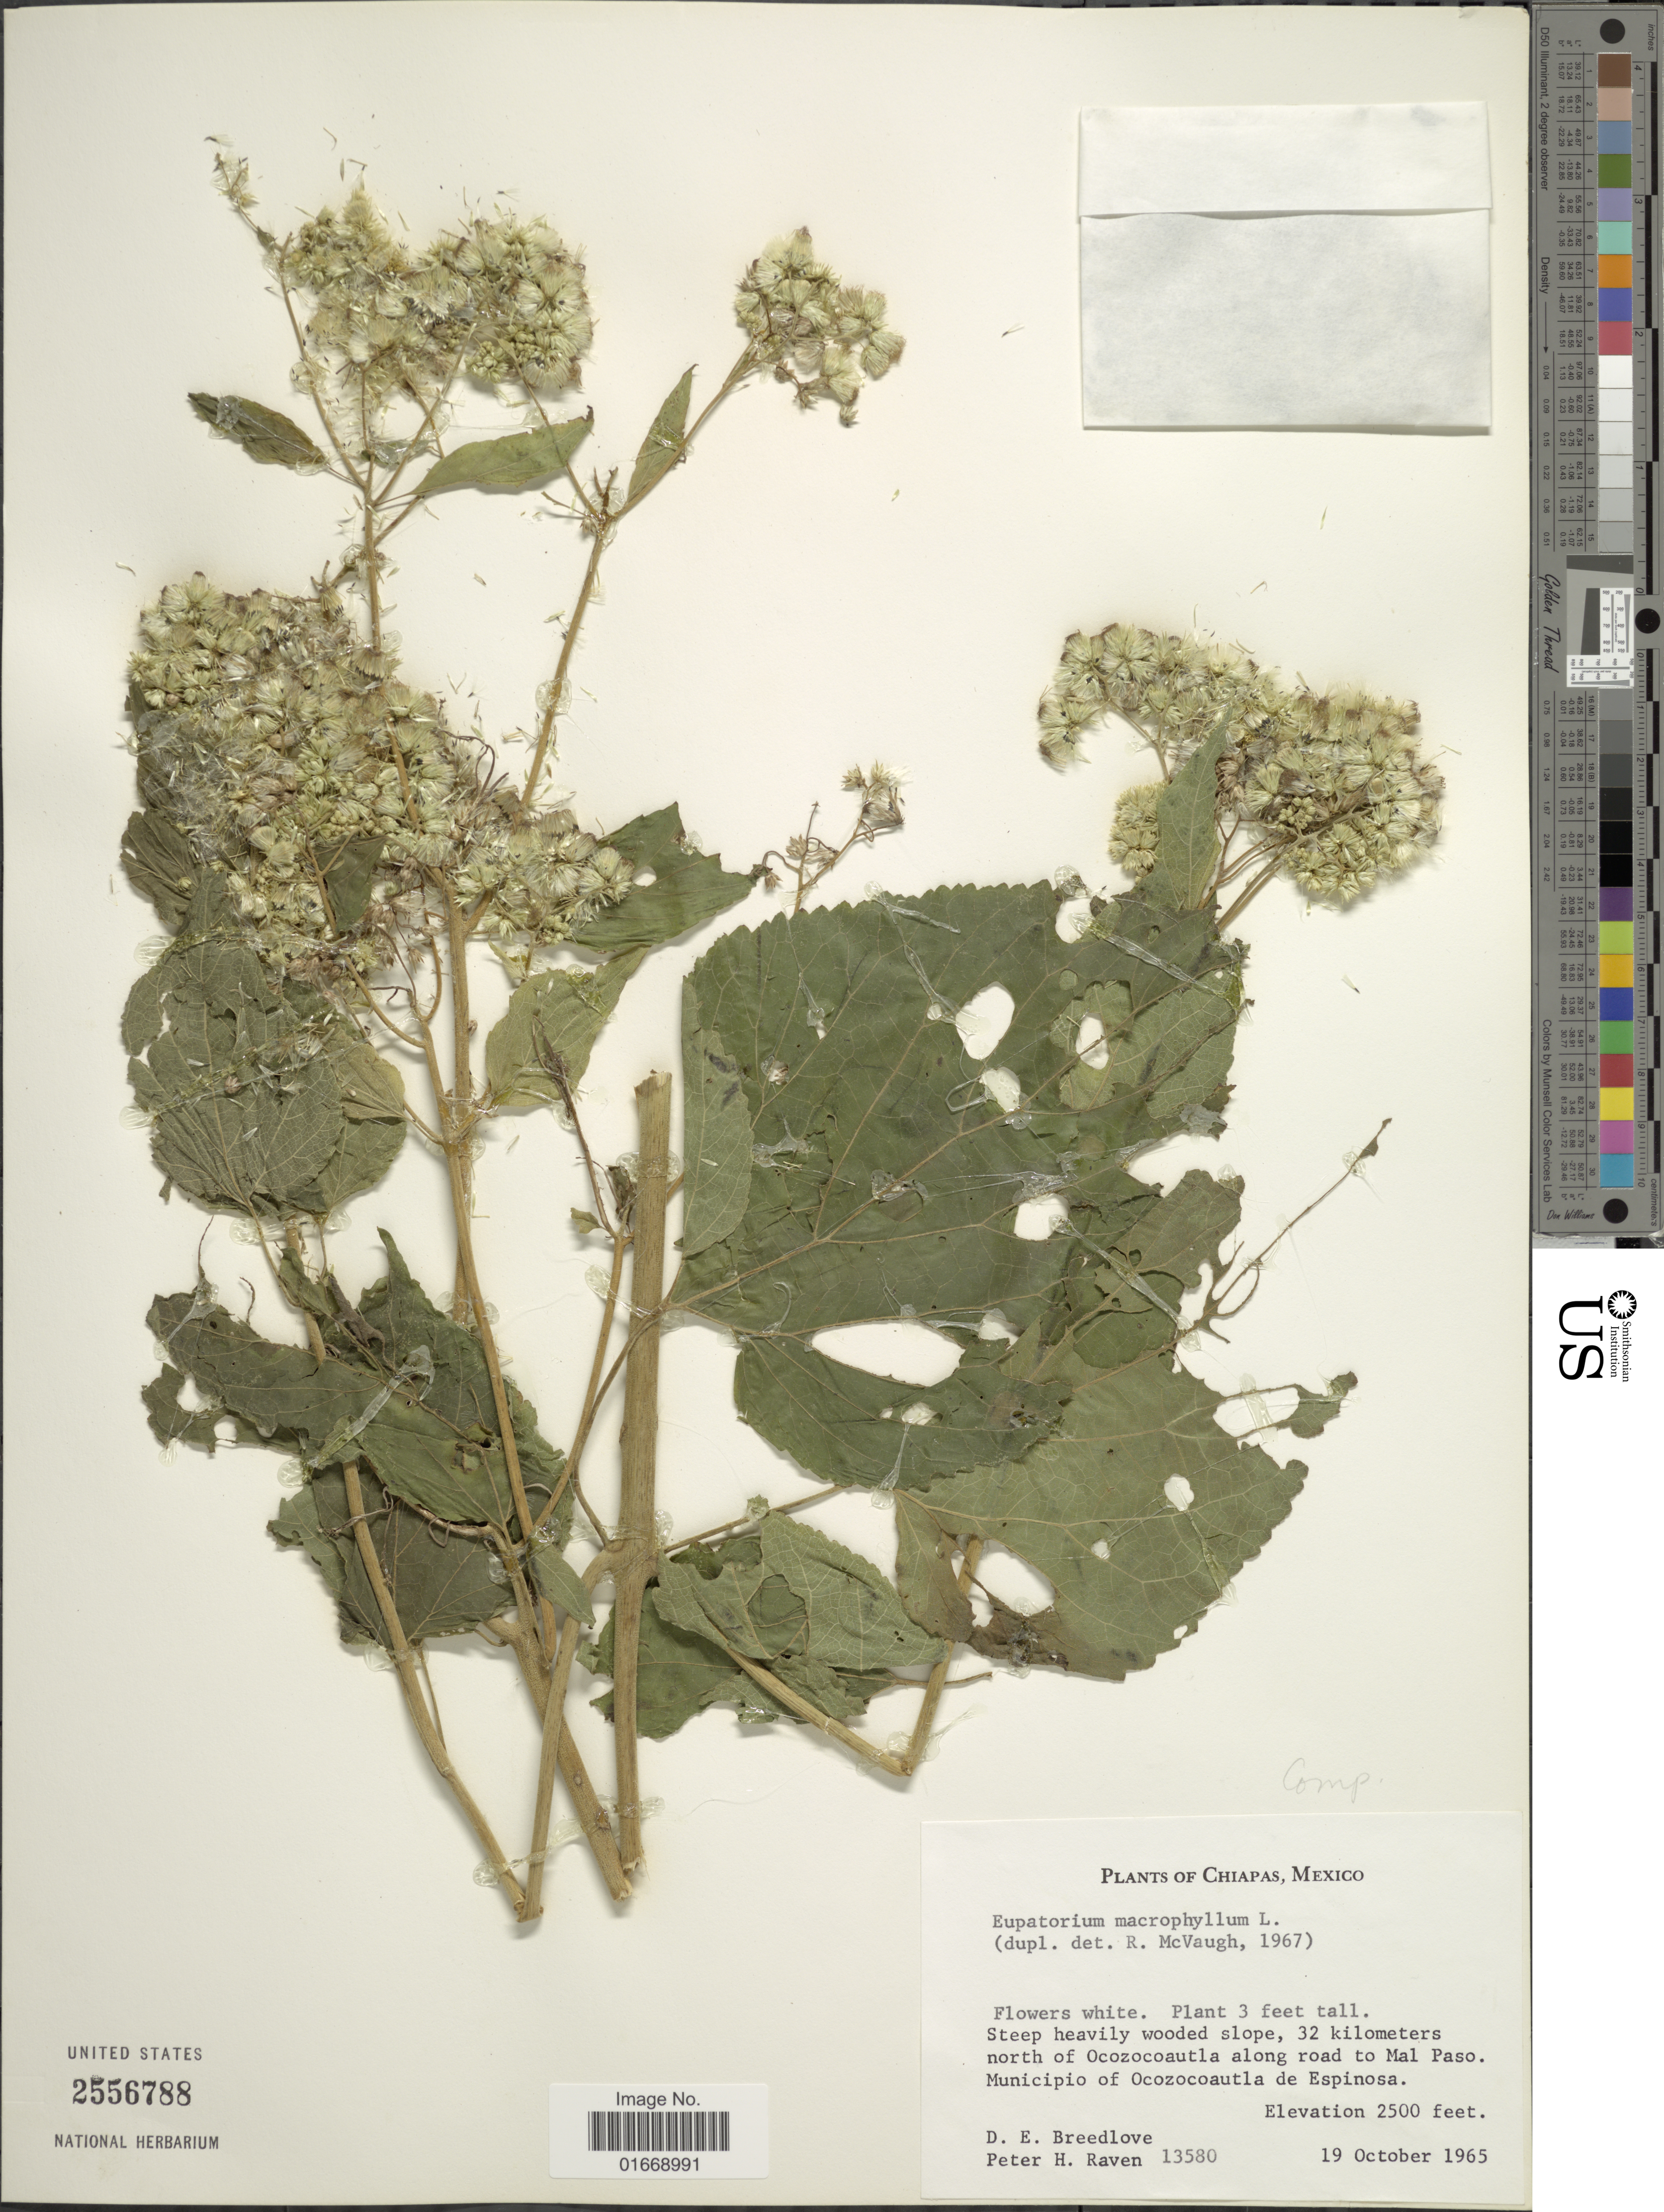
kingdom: Plantae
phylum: Tracheophyta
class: Magnoliopsida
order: Asterales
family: Asteraceae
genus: Hebeclinium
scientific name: Hebeclinium macrophyllum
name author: (L.) DC.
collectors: D. E. Breedlove & P. Raven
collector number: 13580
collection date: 1965-10-19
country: Mexico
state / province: Chiapas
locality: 32 kilometers north of Ocozocoautla along road to Mal Paso, Municipio of Ocozocoautla de Espinosa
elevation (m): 762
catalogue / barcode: US 2556788